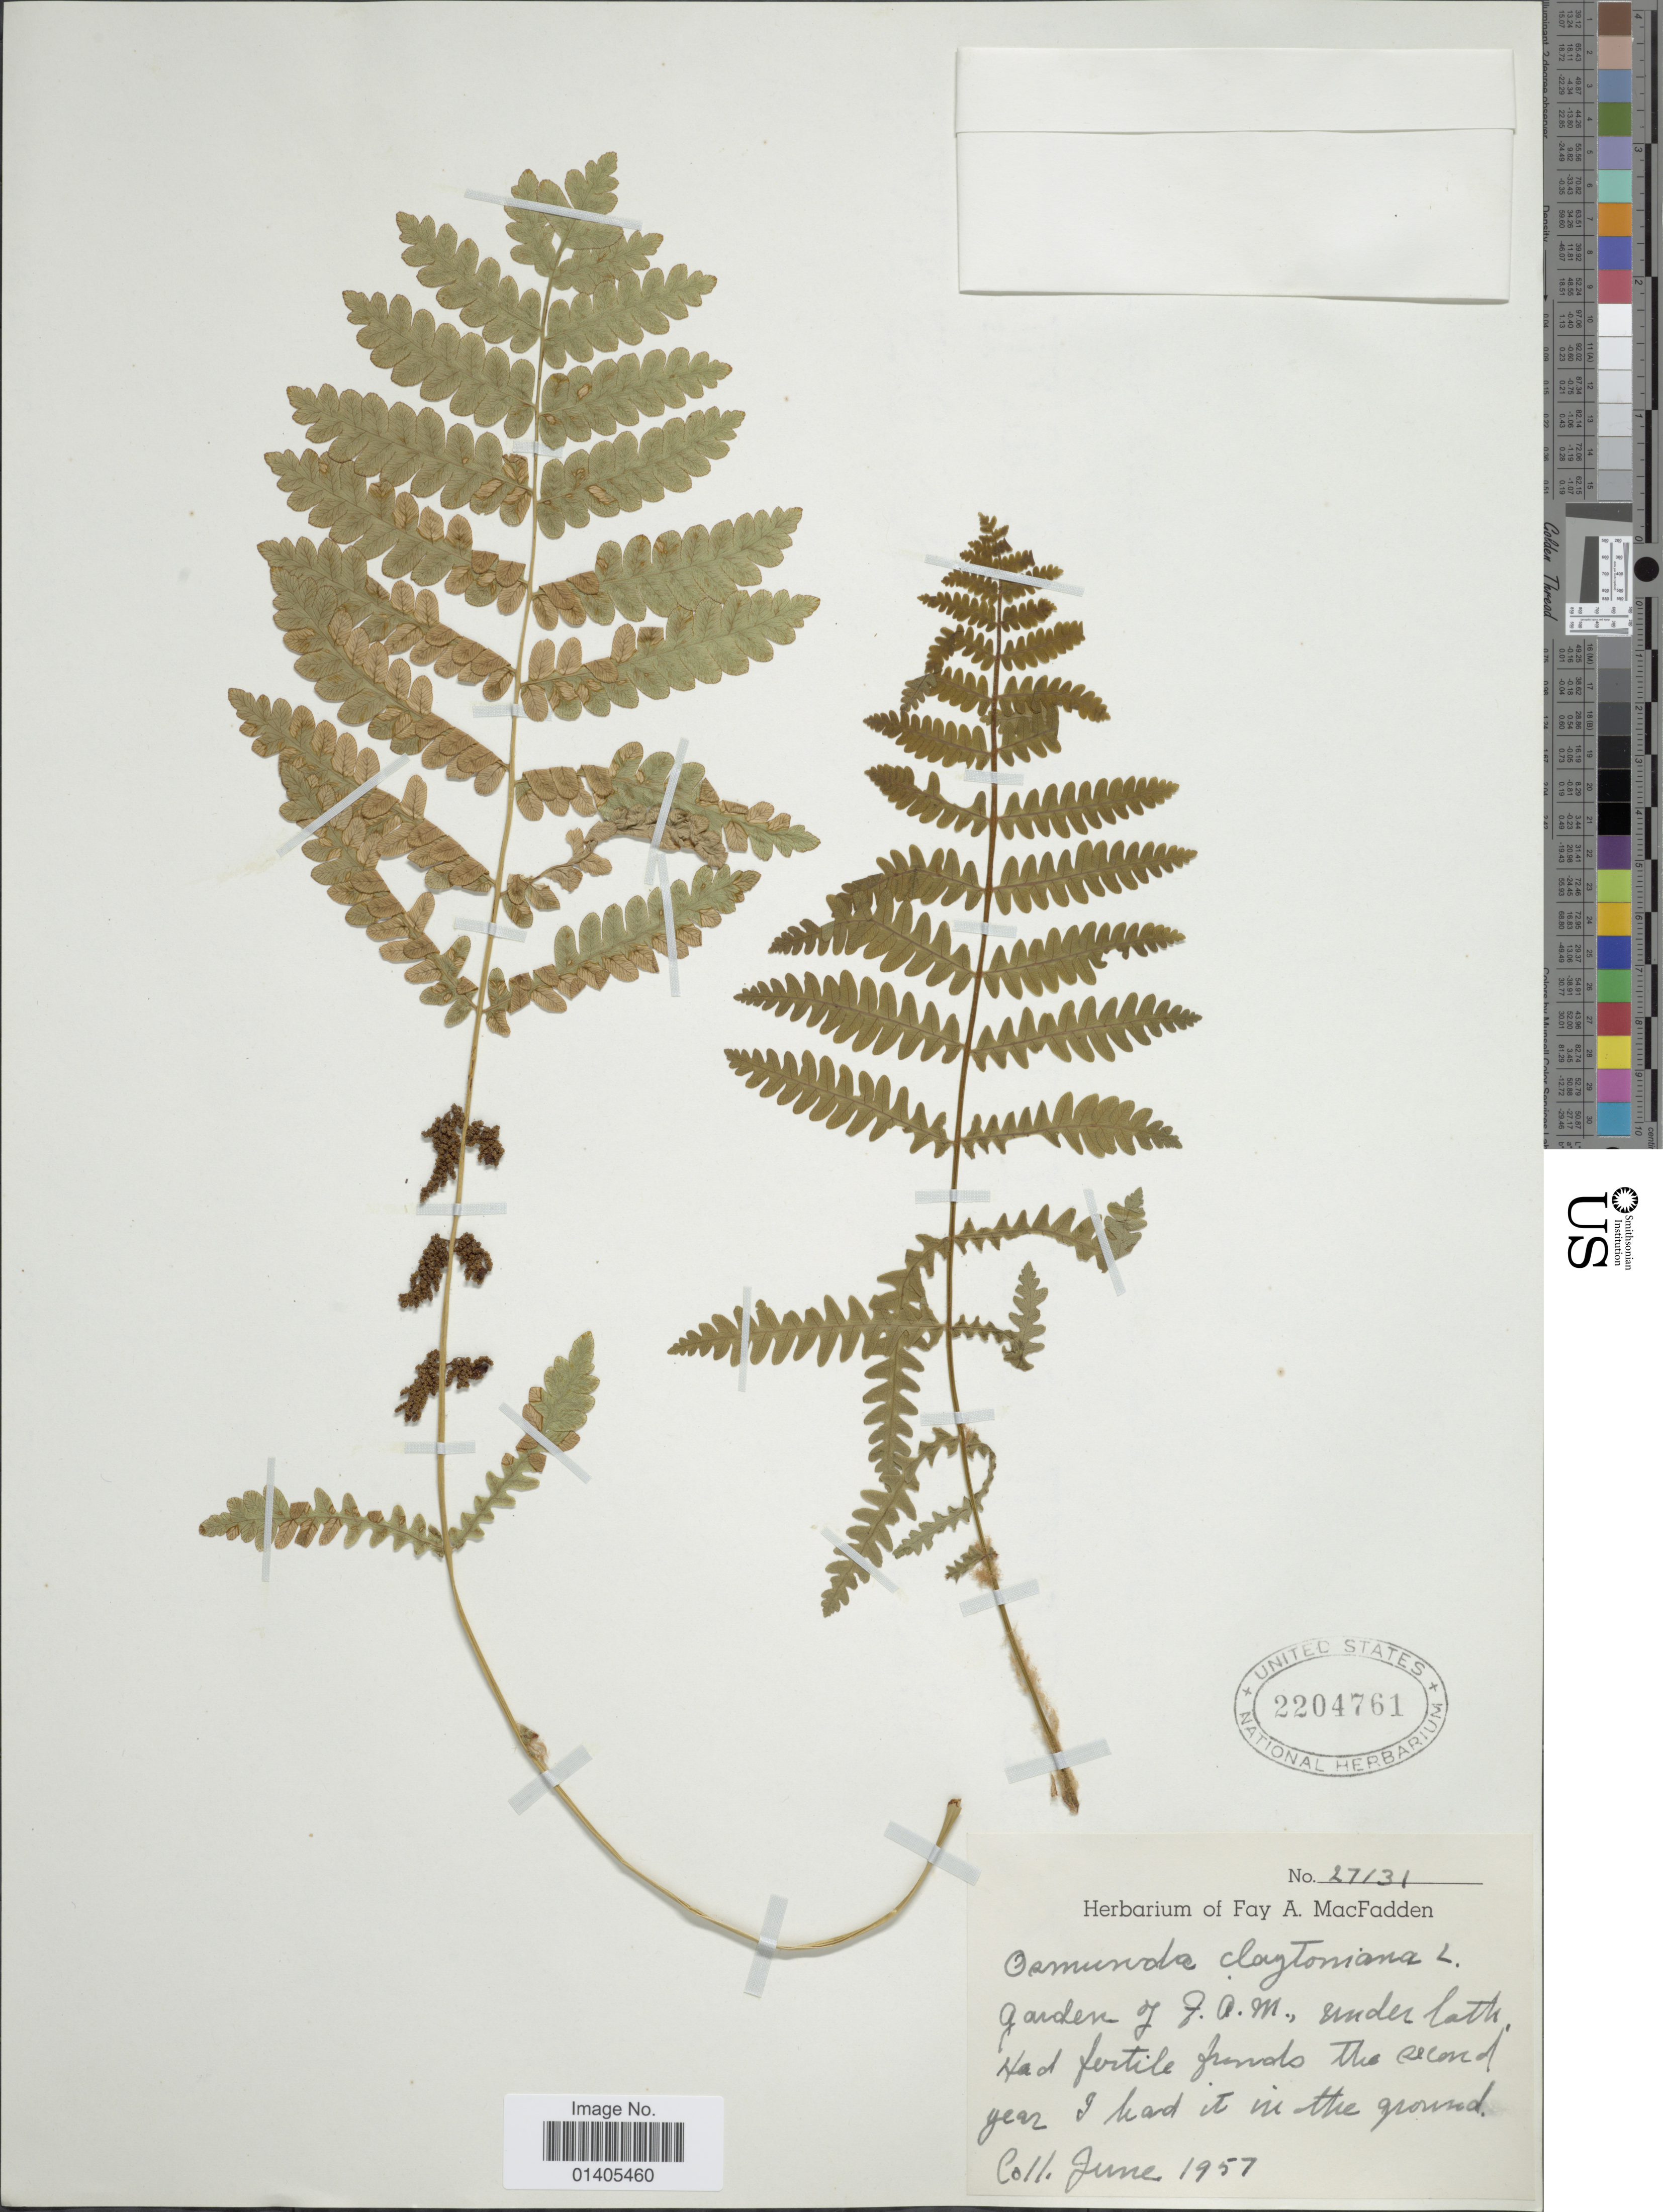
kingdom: Plantae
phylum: Tracheophyta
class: Polypodiopsida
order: Osmundales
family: Osmundaceae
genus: Osmunda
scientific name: Osmunda claytoniana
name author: (L.) Tagawa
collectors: F. MacFadden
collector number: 27131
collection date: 1957-06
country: United States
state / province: California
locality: Garden of F.A.M. under bath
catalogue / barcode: US 2204761